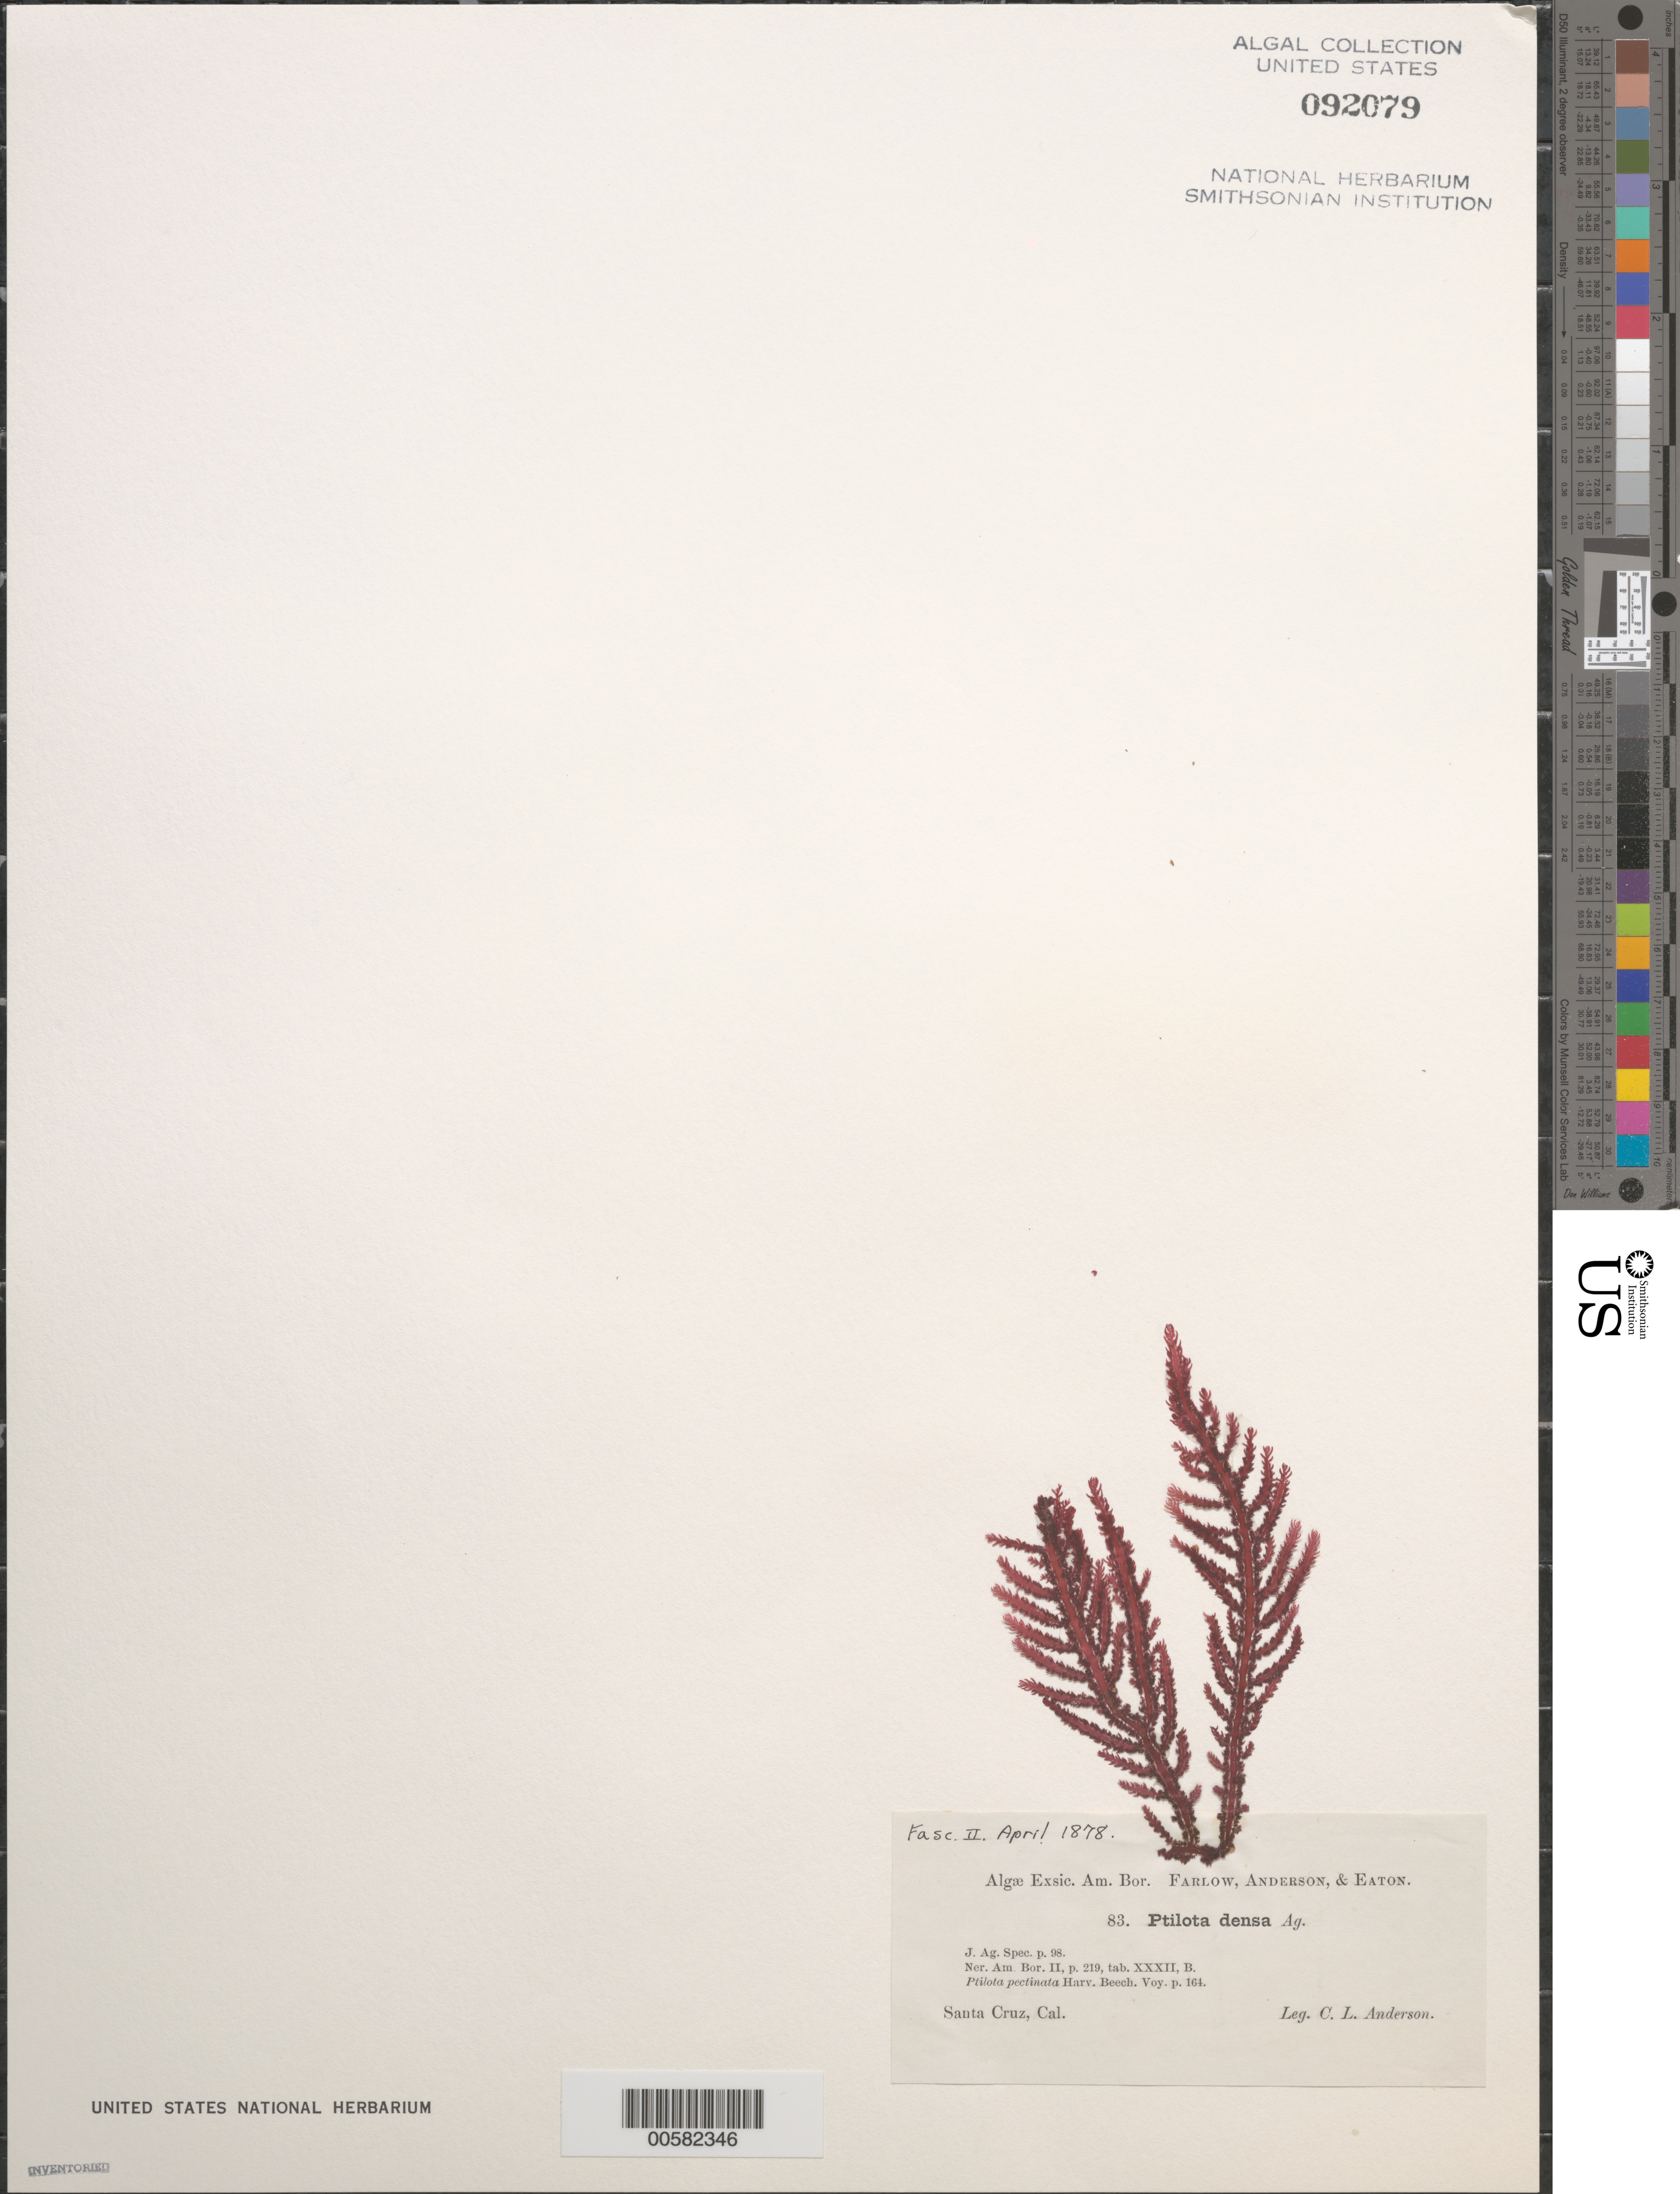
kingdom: Plantae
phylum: Rhodophyta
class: Florideophyceae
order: Ceramiales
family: Wrangeliaceae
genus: Ptilota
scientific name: Ptilota densa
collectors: C. L. Anderson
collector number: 83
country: United States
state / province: California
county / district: Santa Cruz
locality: Santa Cruz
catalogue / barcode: US 92079